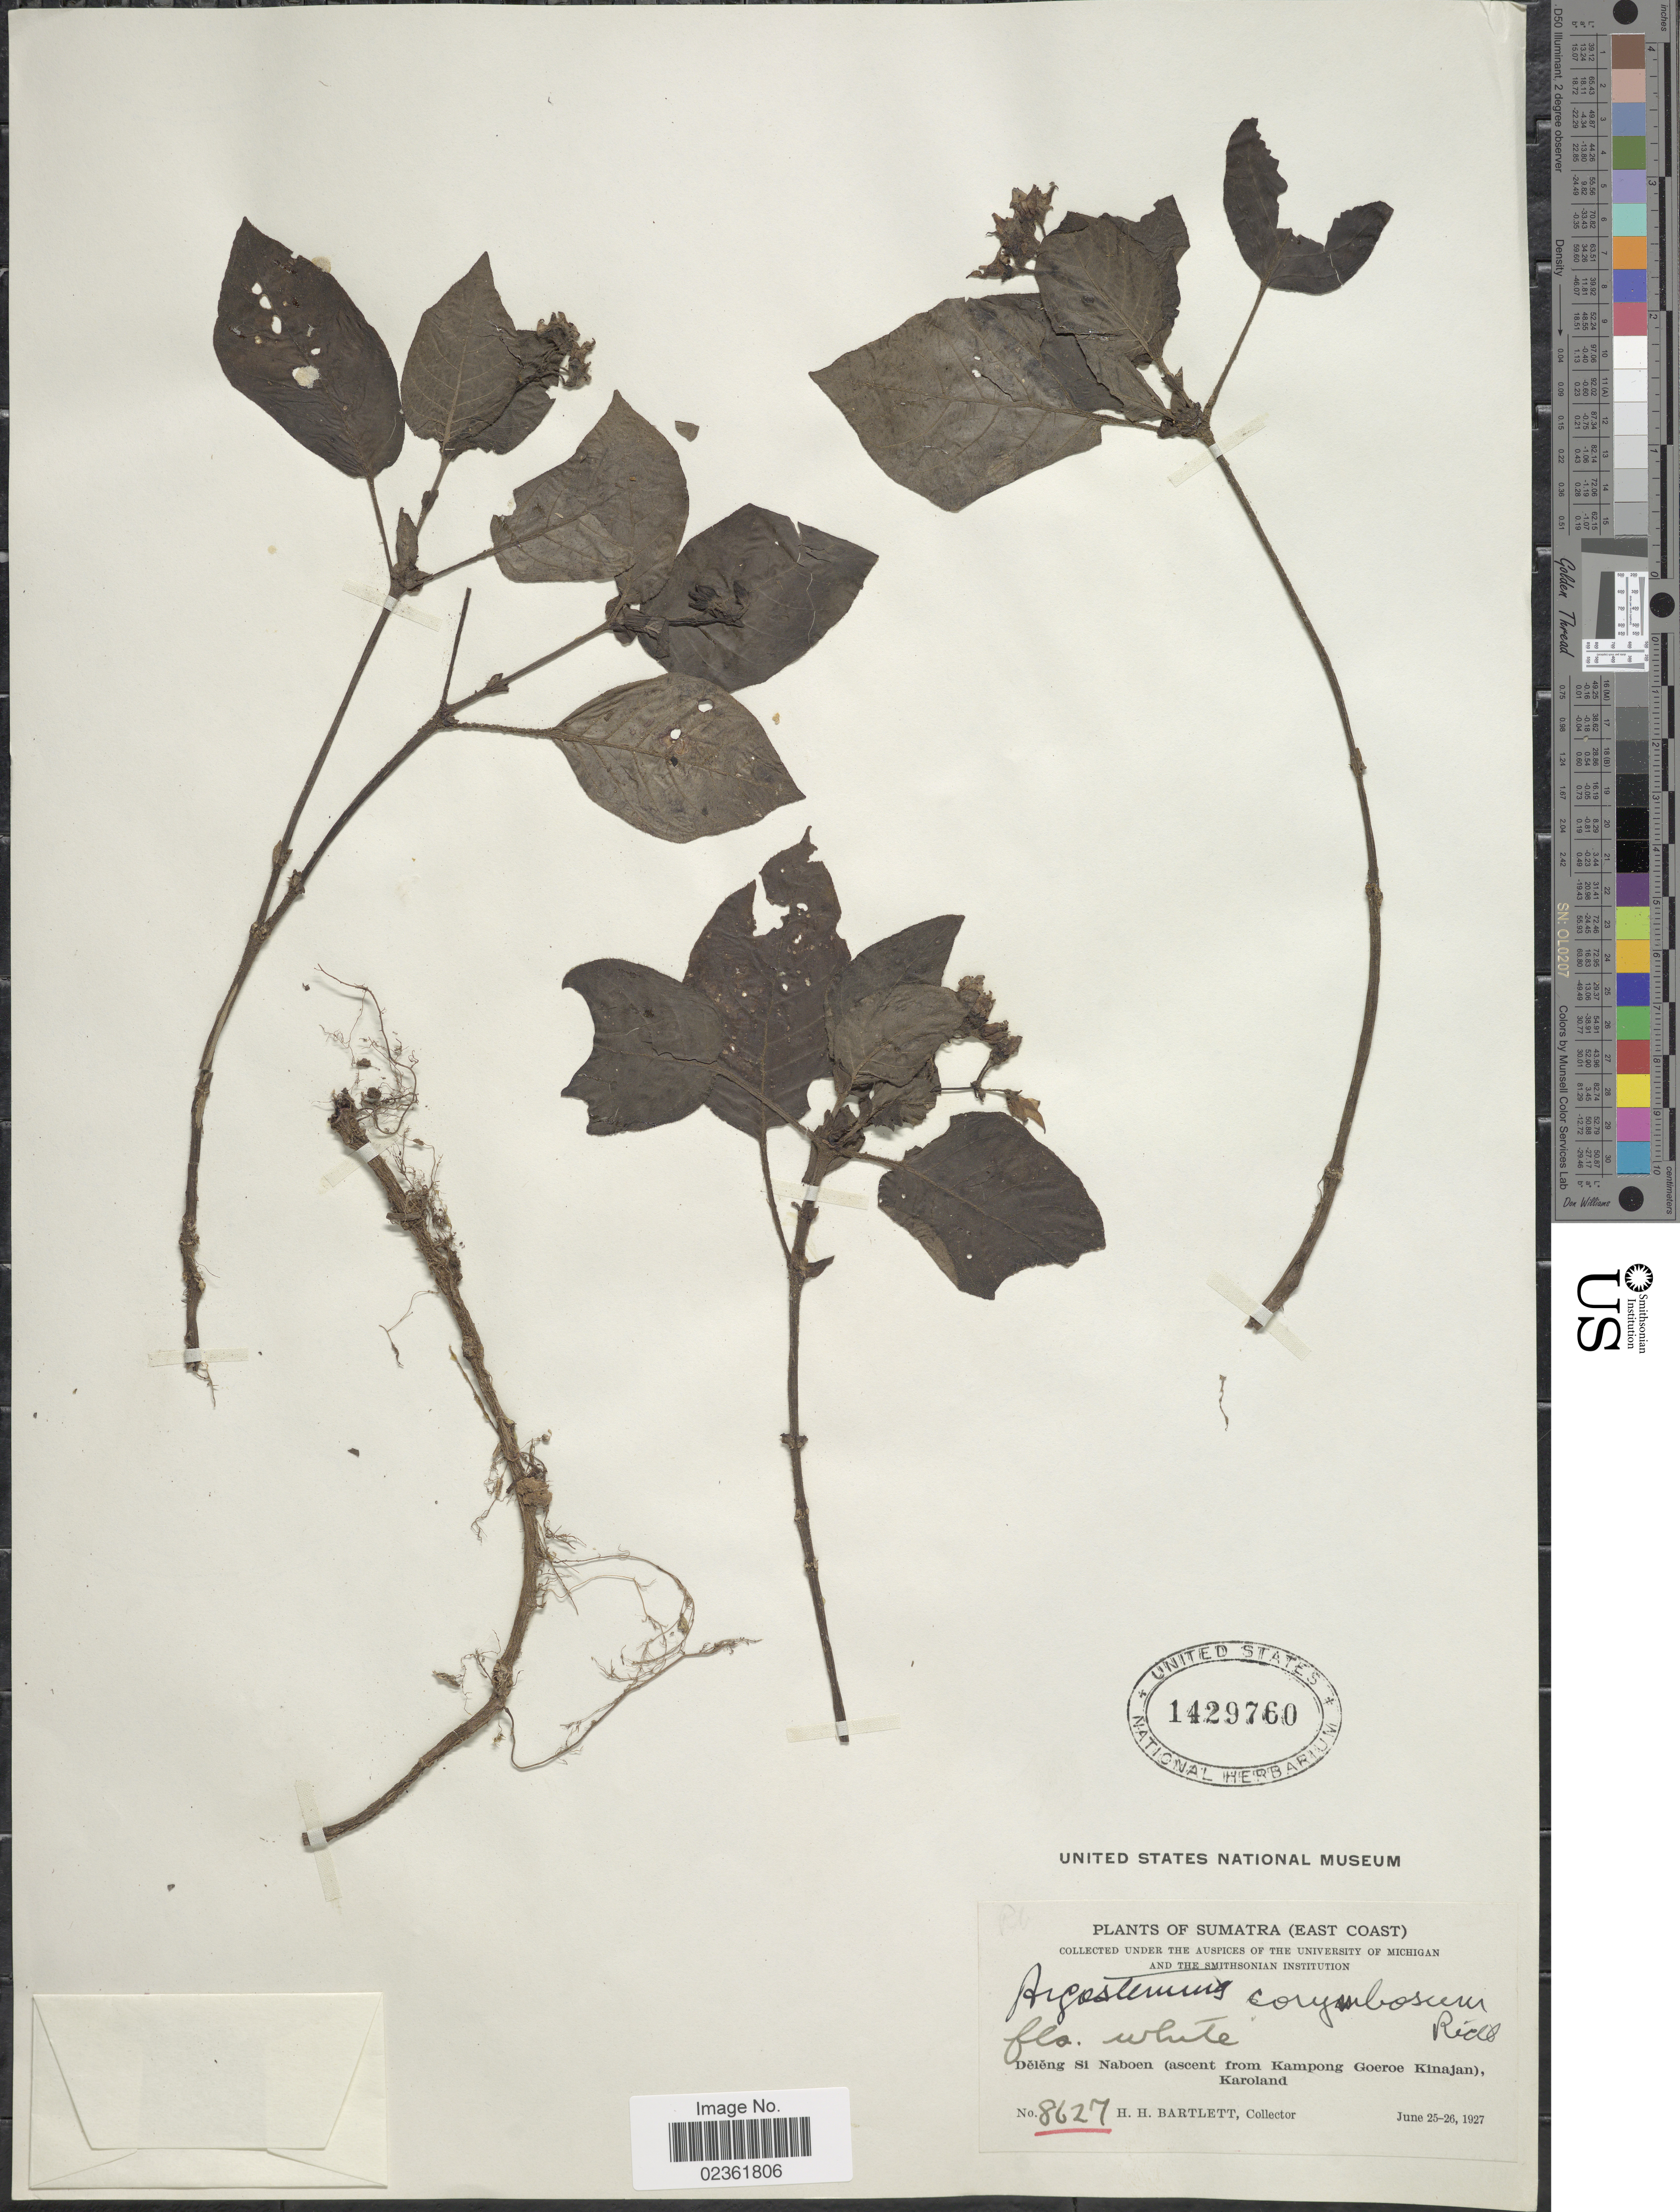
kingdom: Plantae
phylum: Tracheophyta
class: Magnoliopsida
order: Gentianales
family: Rubiaceae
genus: Argostemma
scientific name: Argostemma corymbosum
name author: Ridl.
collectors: H. H. Bartlett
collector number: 8627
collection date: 1927-06-25/1927-06-26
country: Indonesia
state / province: Sumatra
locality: (East Coast), Deleng Si Naboen (ascent from Kampong Goeroe Kinajan), Karoland.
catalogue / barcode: US 1429760